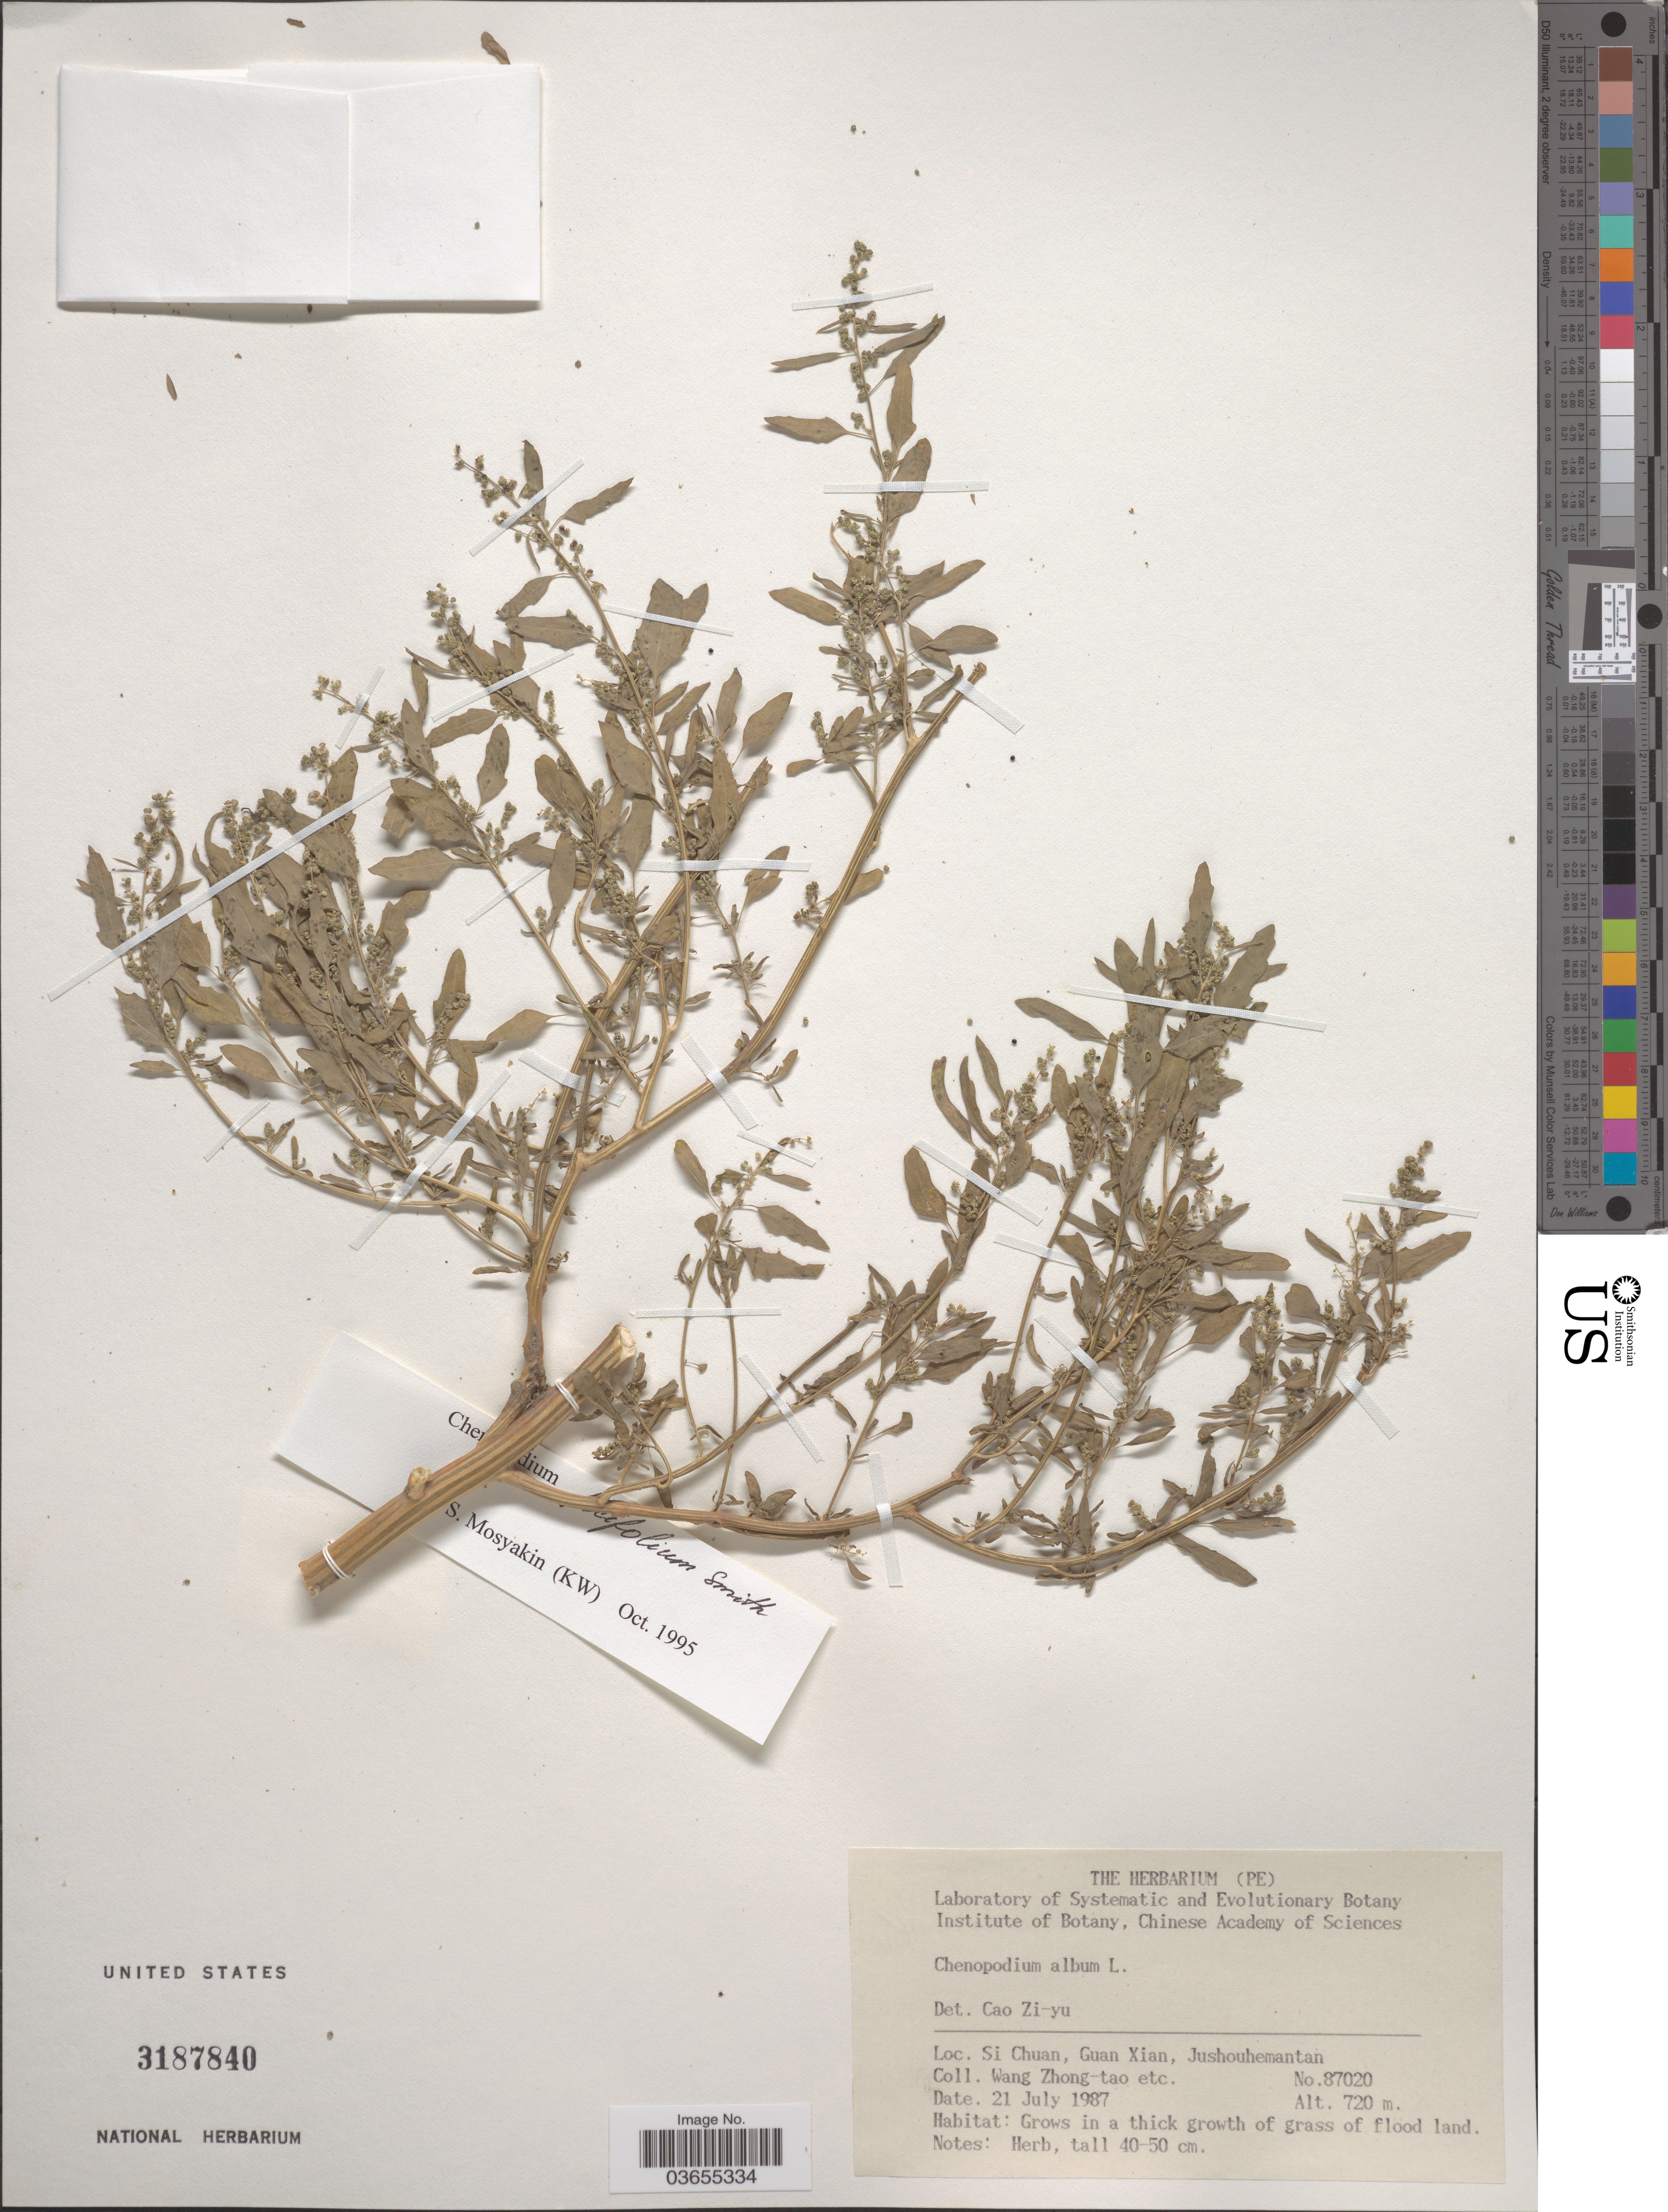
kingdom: Plantae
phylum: Tracheophyta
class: Magnoliopsida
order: Caryophyllales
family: Amaranthaceae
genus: Chenopodium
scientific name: Chenopodium ficifolium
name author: Sm.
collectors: W. Zhong-Tao & et al.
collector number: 87020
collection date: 1987-07-21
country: China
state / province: Sichuan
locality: Si Chuan, Guan Xian, Jushouhemantan.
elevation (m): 720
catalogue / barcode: US 3187840